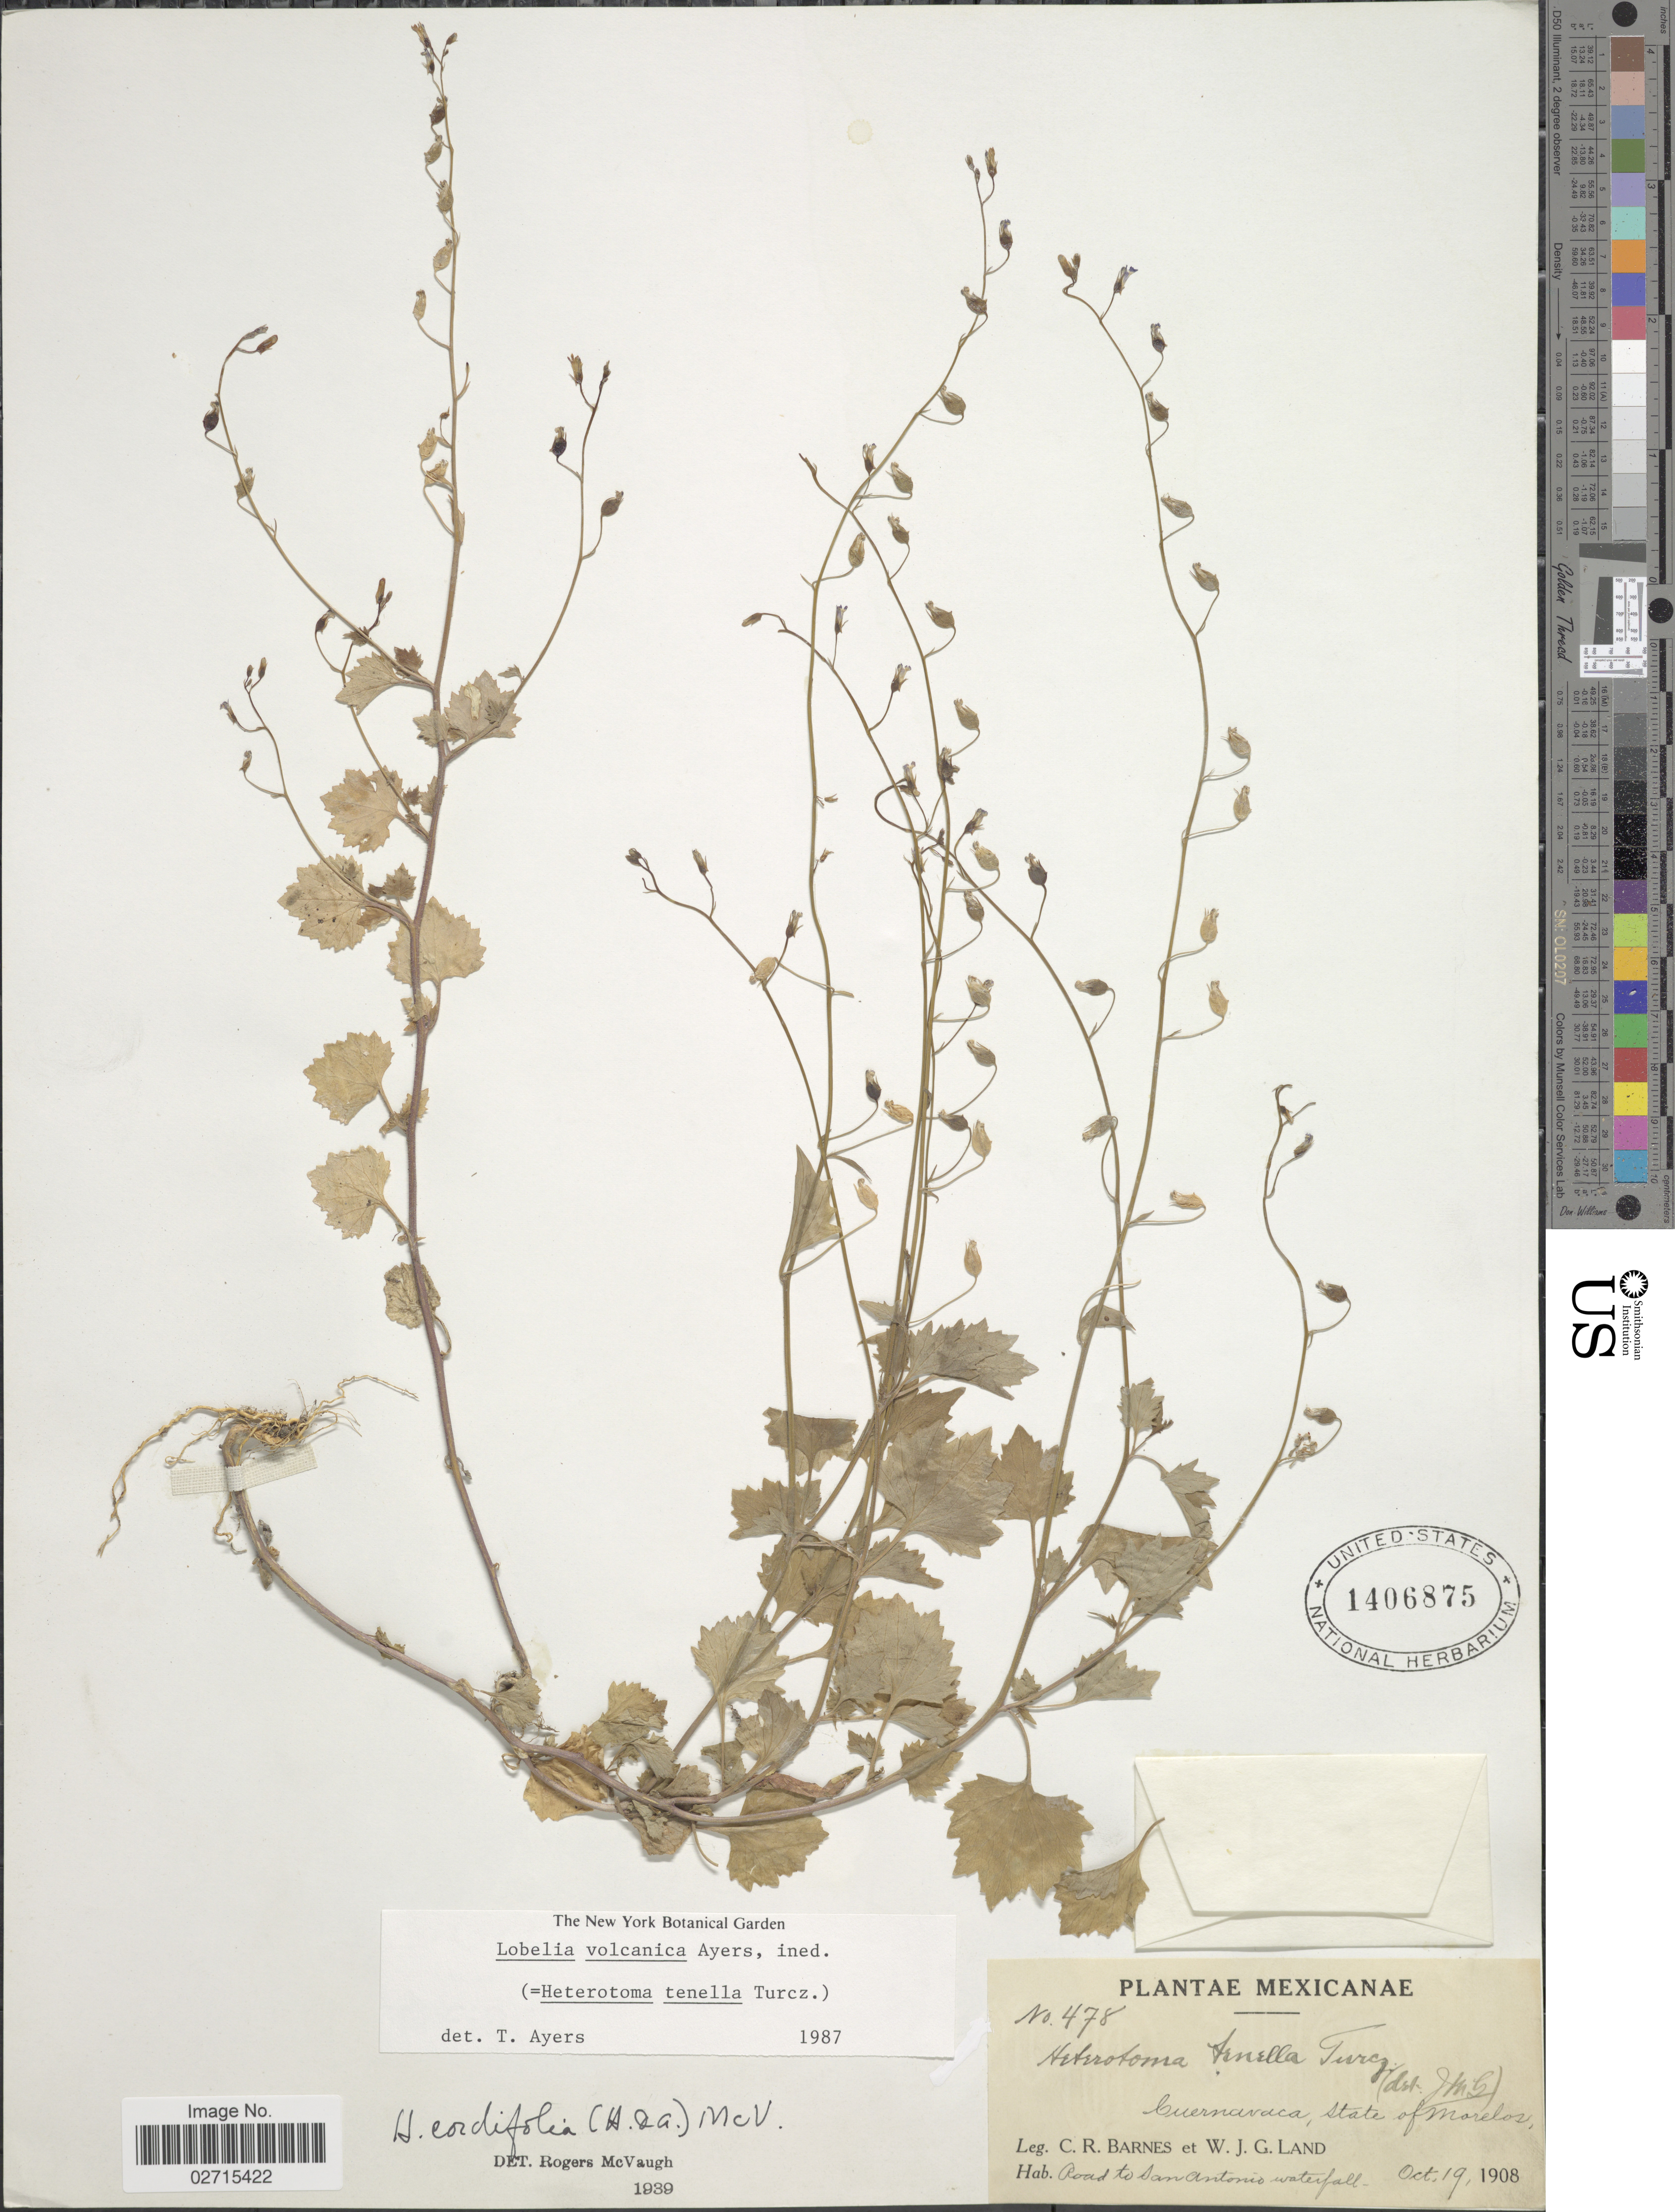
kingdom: Plantae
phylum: Tracheophyta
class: Magnoliopsida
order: Asterales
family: Campanulaceae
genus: Lobelia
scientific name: Lobelia volcanica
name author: T.J. Ayers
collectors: C. R. Barnes & W. J. G. Land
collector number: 478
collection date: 1908-10-19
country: Mexico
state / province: Morelos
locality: Cuernavaca, Road to San Antonio waterfall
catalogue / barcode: US 1406875